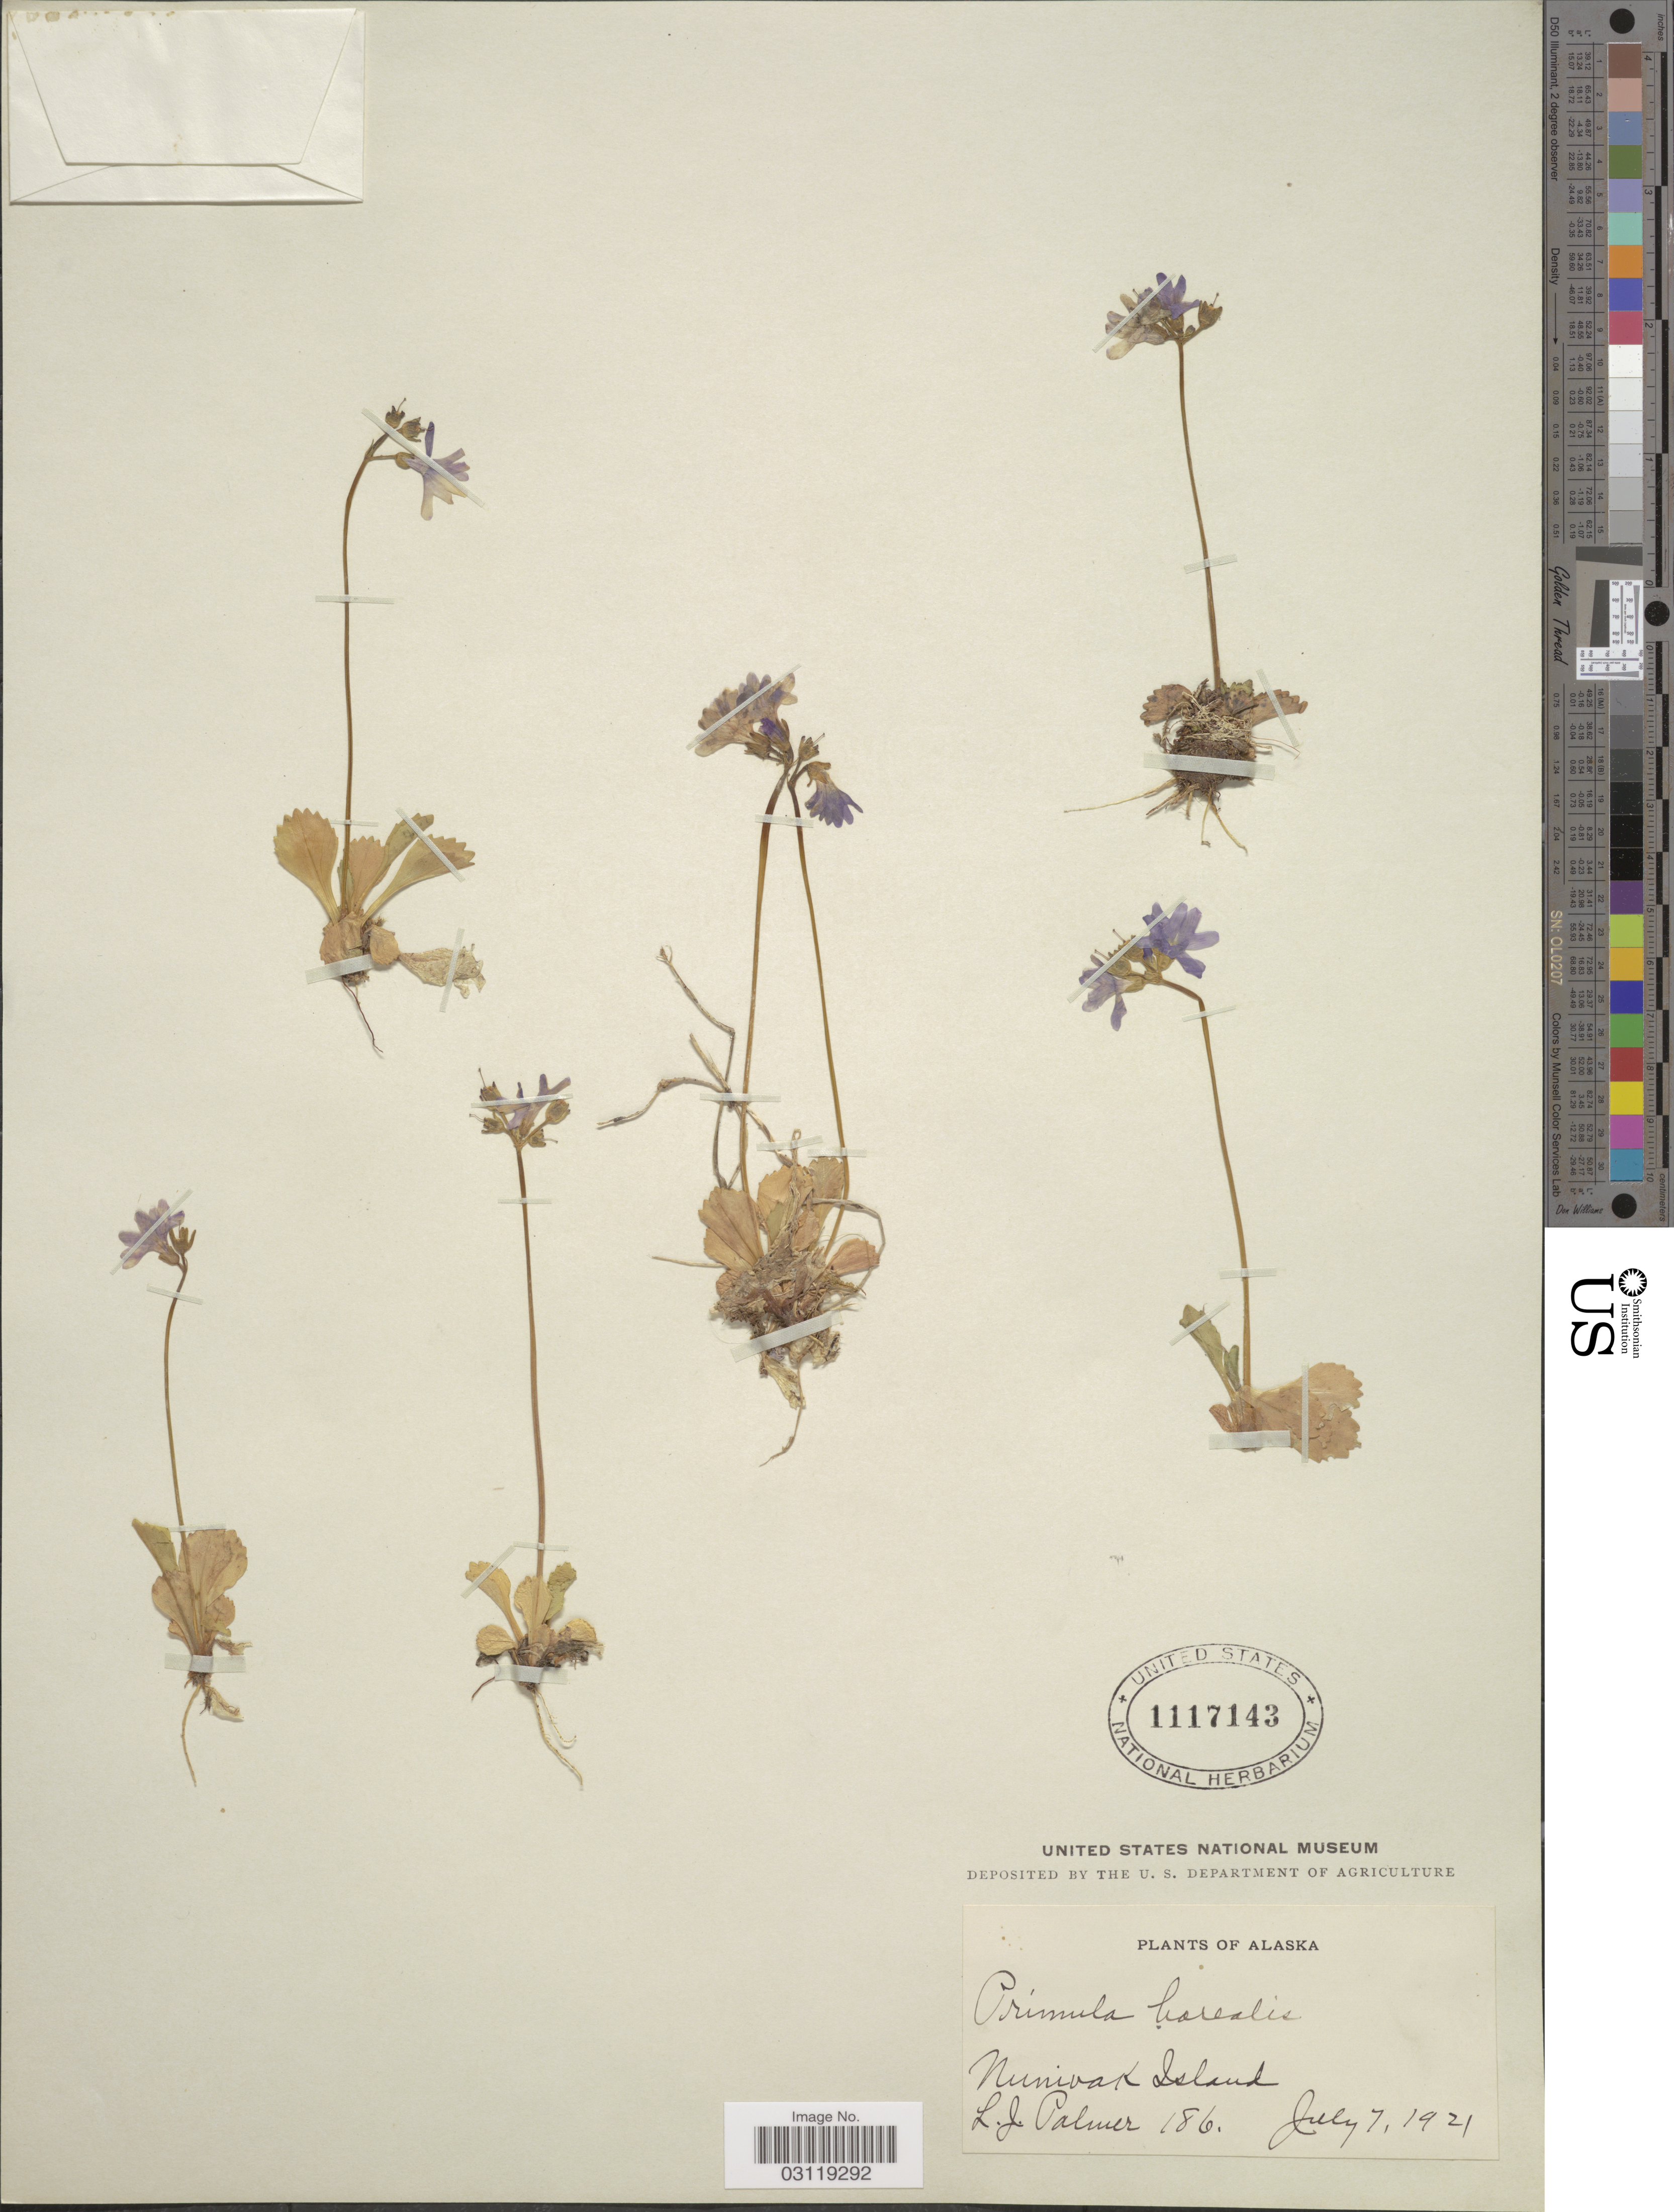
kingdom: Plantae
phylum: Tracheophyta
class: Magnoliopsida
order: Ericales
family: Primulaceae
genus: Primula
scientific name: Primula cuneifolia subsp. cuneifolia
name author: Ledeb.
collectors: L. J. Palmer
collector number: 186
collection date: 1921-07-07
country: United States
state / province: Alaska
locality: Nunivak Island.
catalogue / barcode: US 1117143